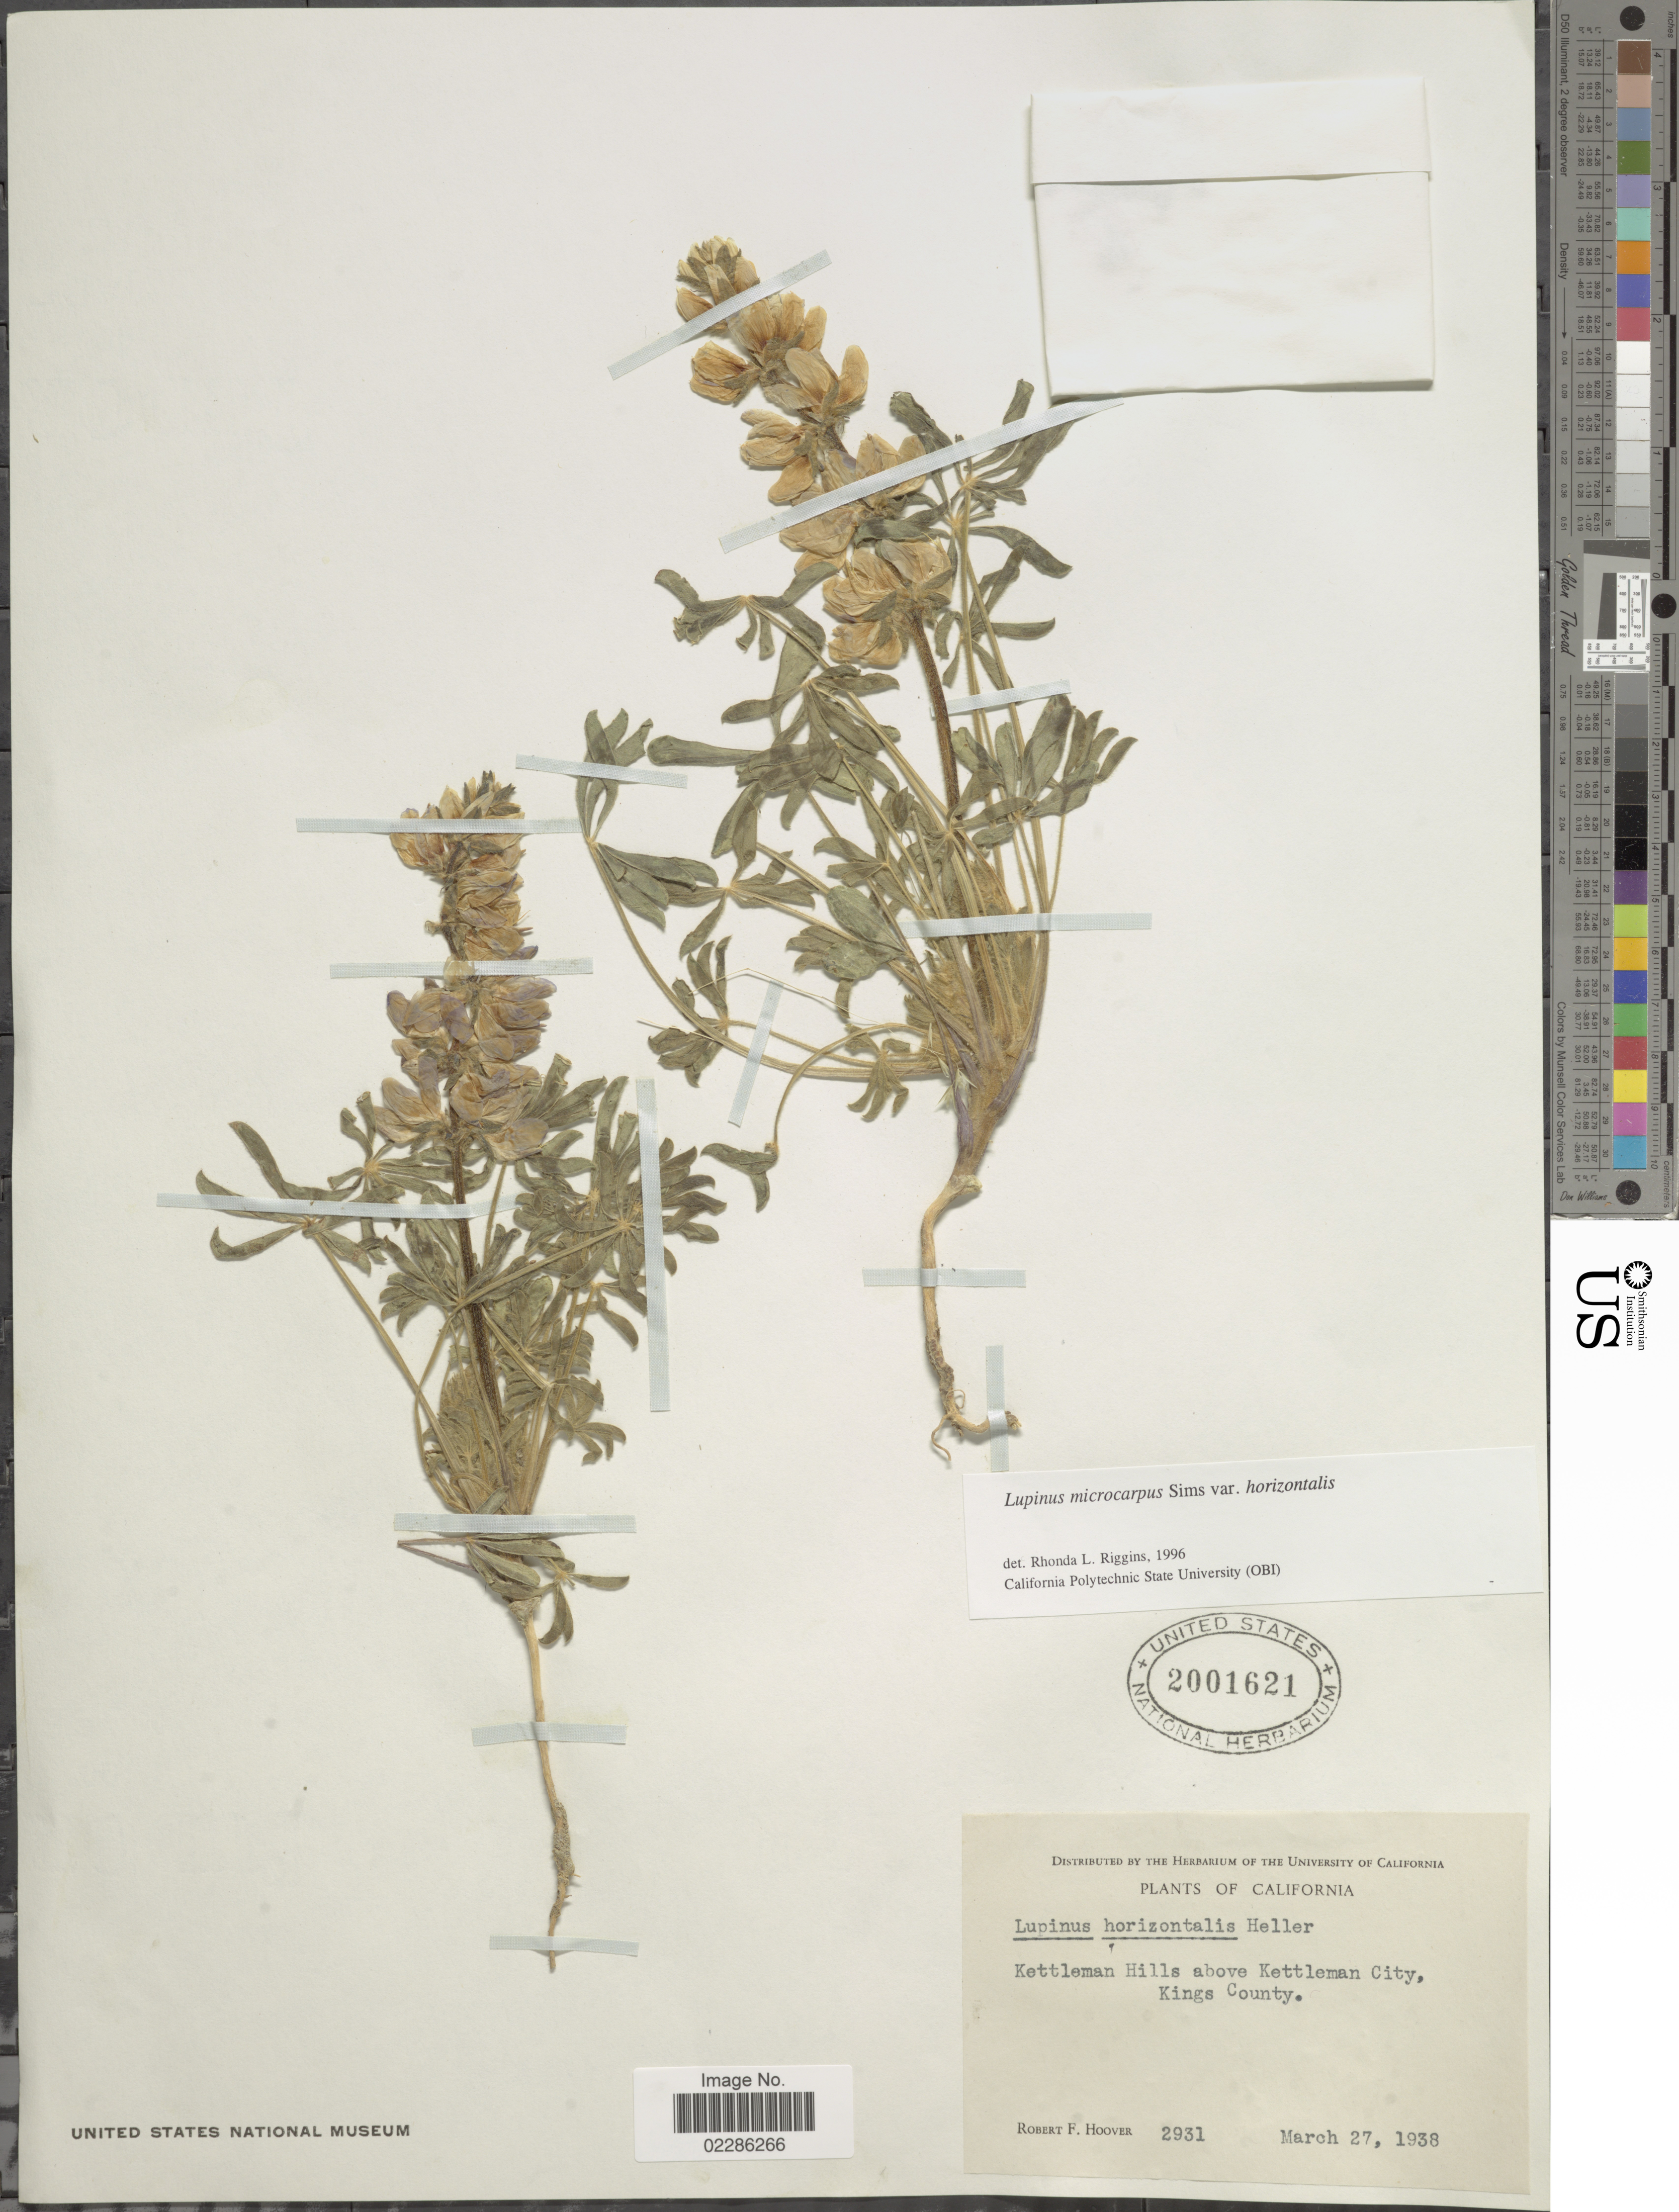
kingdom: Plantae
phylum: Tracheophyta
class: Magnoliopsida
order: Fabales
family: Fabaceae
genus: Lupinus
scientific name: Lupinus microcarpus var. horizontalis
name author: (A. Heller) Jeps.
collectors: R. F. Hoover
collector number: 2931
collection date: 1938-03-27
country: United States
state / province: California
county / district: Kings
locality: Kettleman Hills above Kettleman City, Kings County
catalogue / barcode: US 2001621